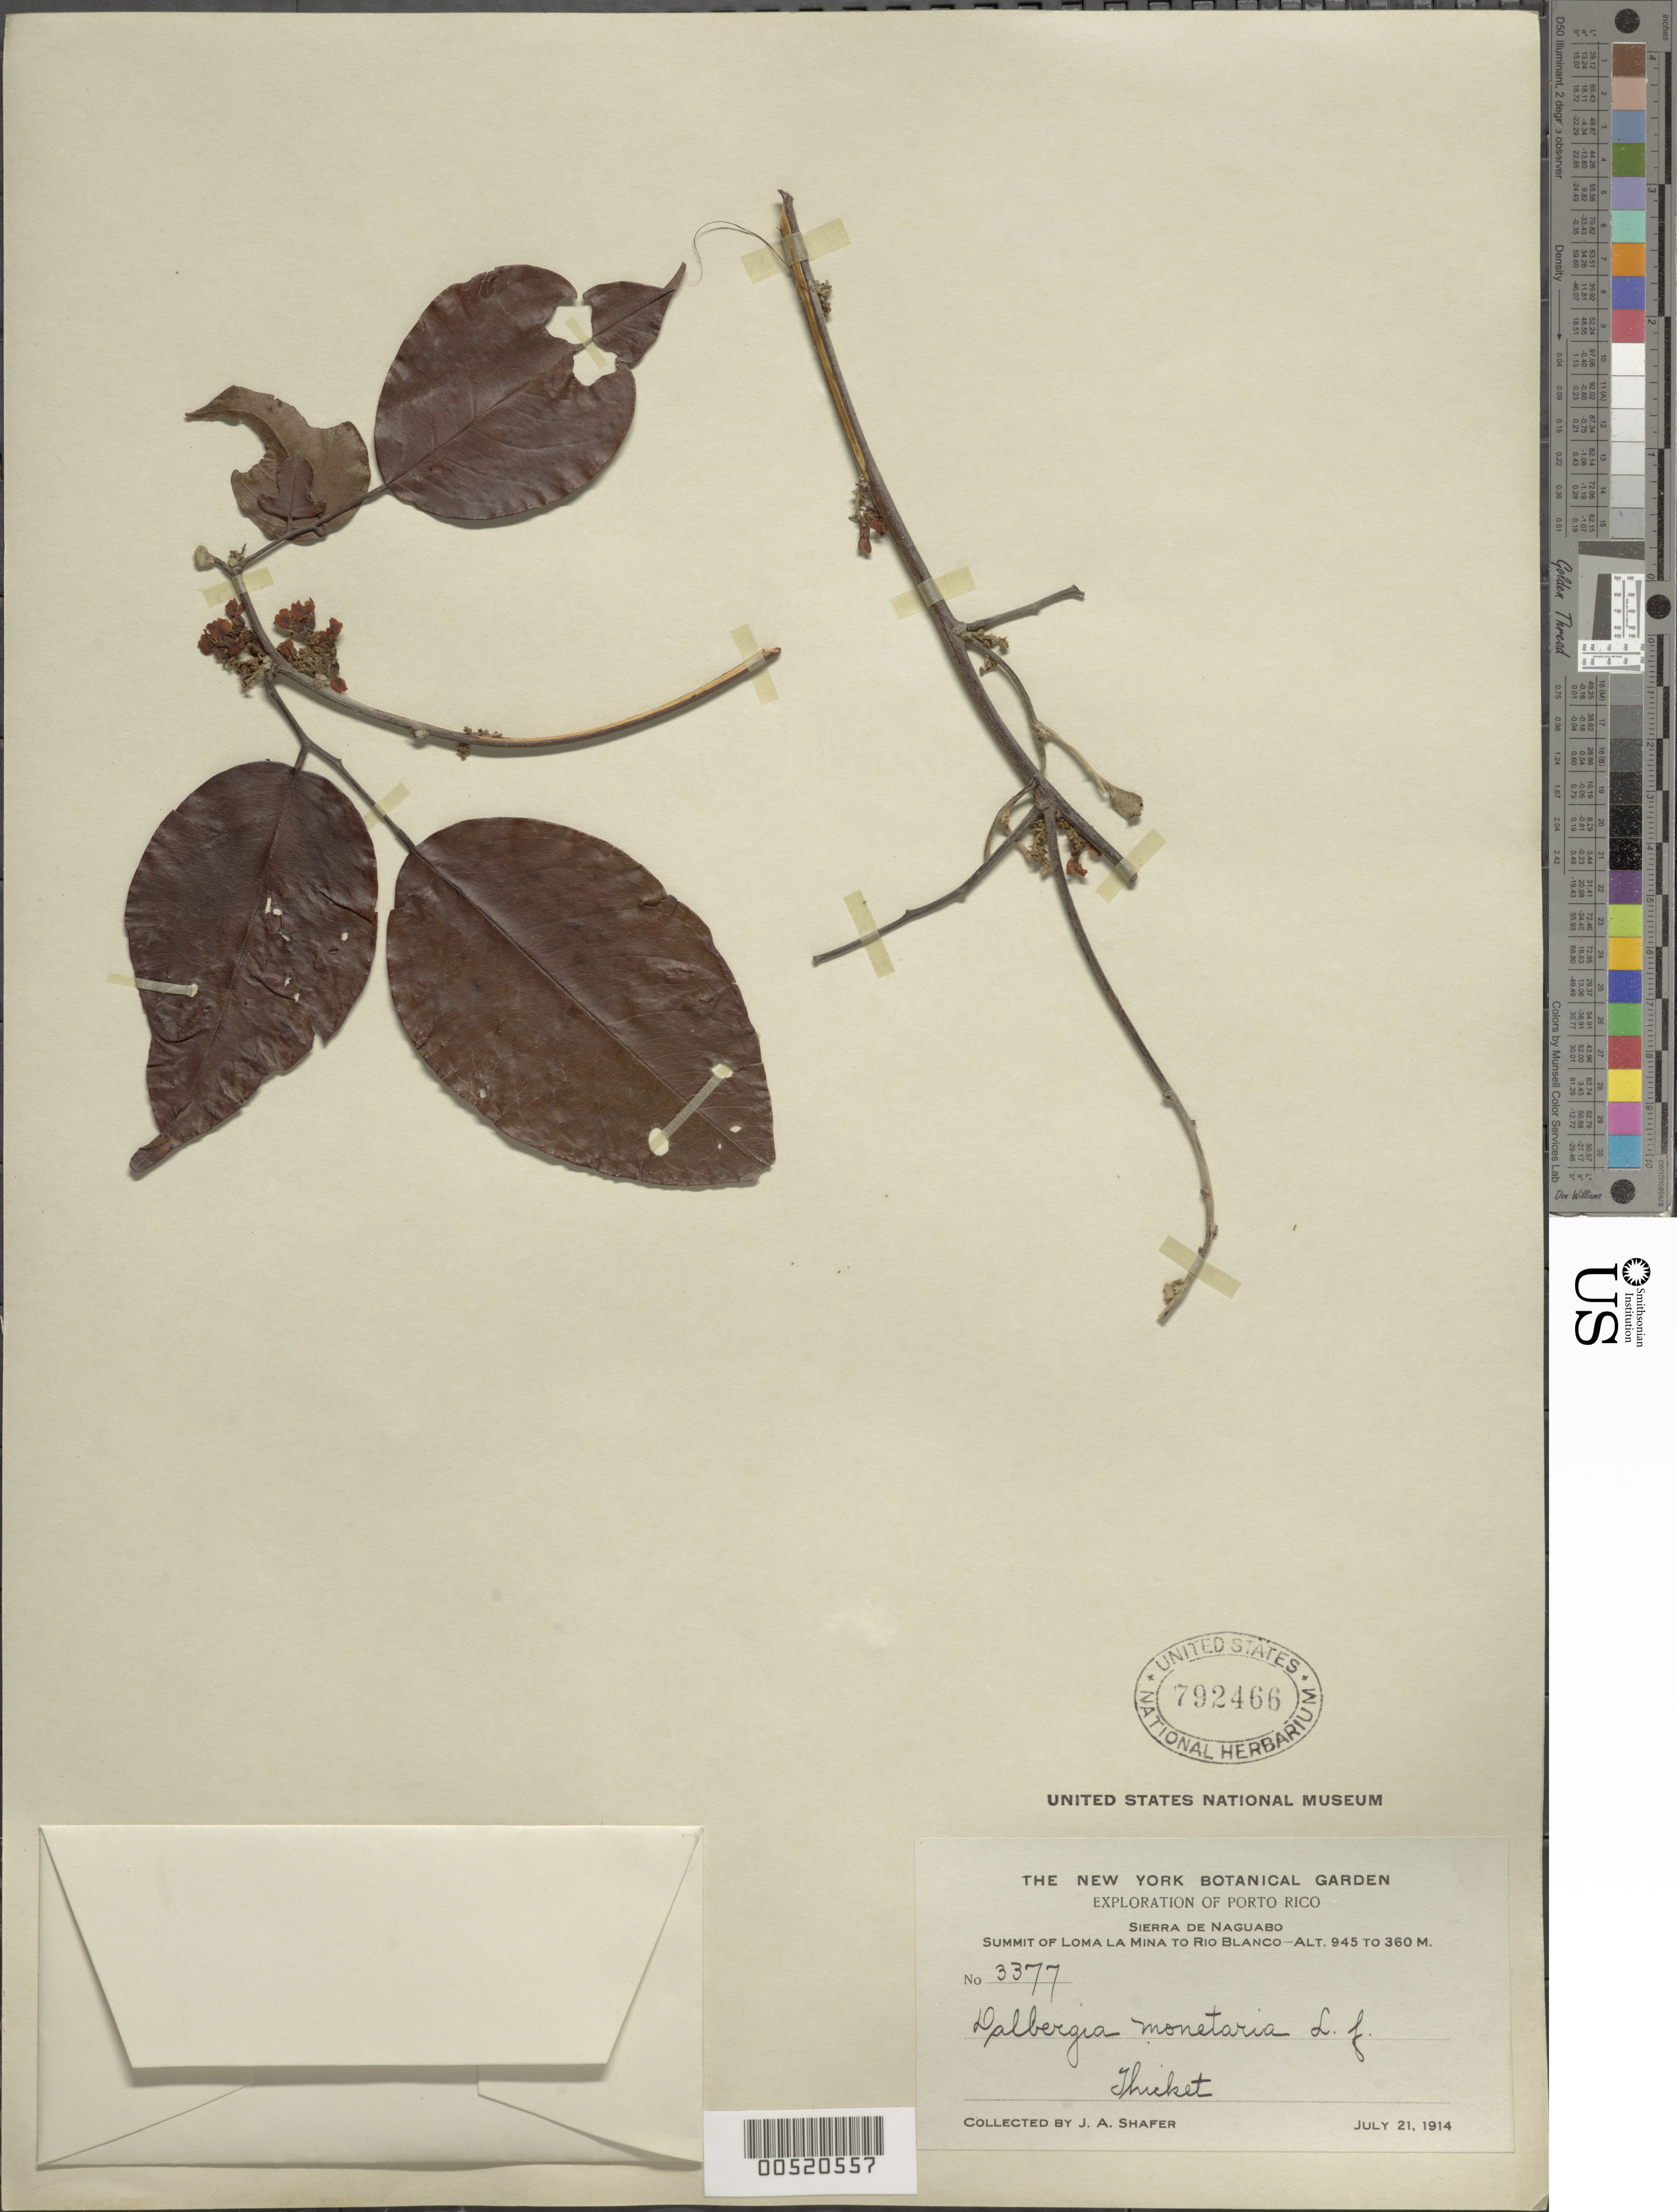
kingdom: Plantae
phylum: Tracheophyta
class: Magnoliopsida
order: Fabales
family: Fabaceae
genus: Dalbergia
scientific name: Dalbergia monetaria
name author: L. f.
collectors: J. A. Shafer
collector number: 3377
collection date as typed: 21 Jul 1914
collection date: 1914-07-21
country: Puerto Rico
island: Greater Antilles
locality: Sierra de Naguabo; summit of Loma La Mina to Rio Branco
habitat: Thicket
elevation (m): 945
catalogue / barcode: US 792466